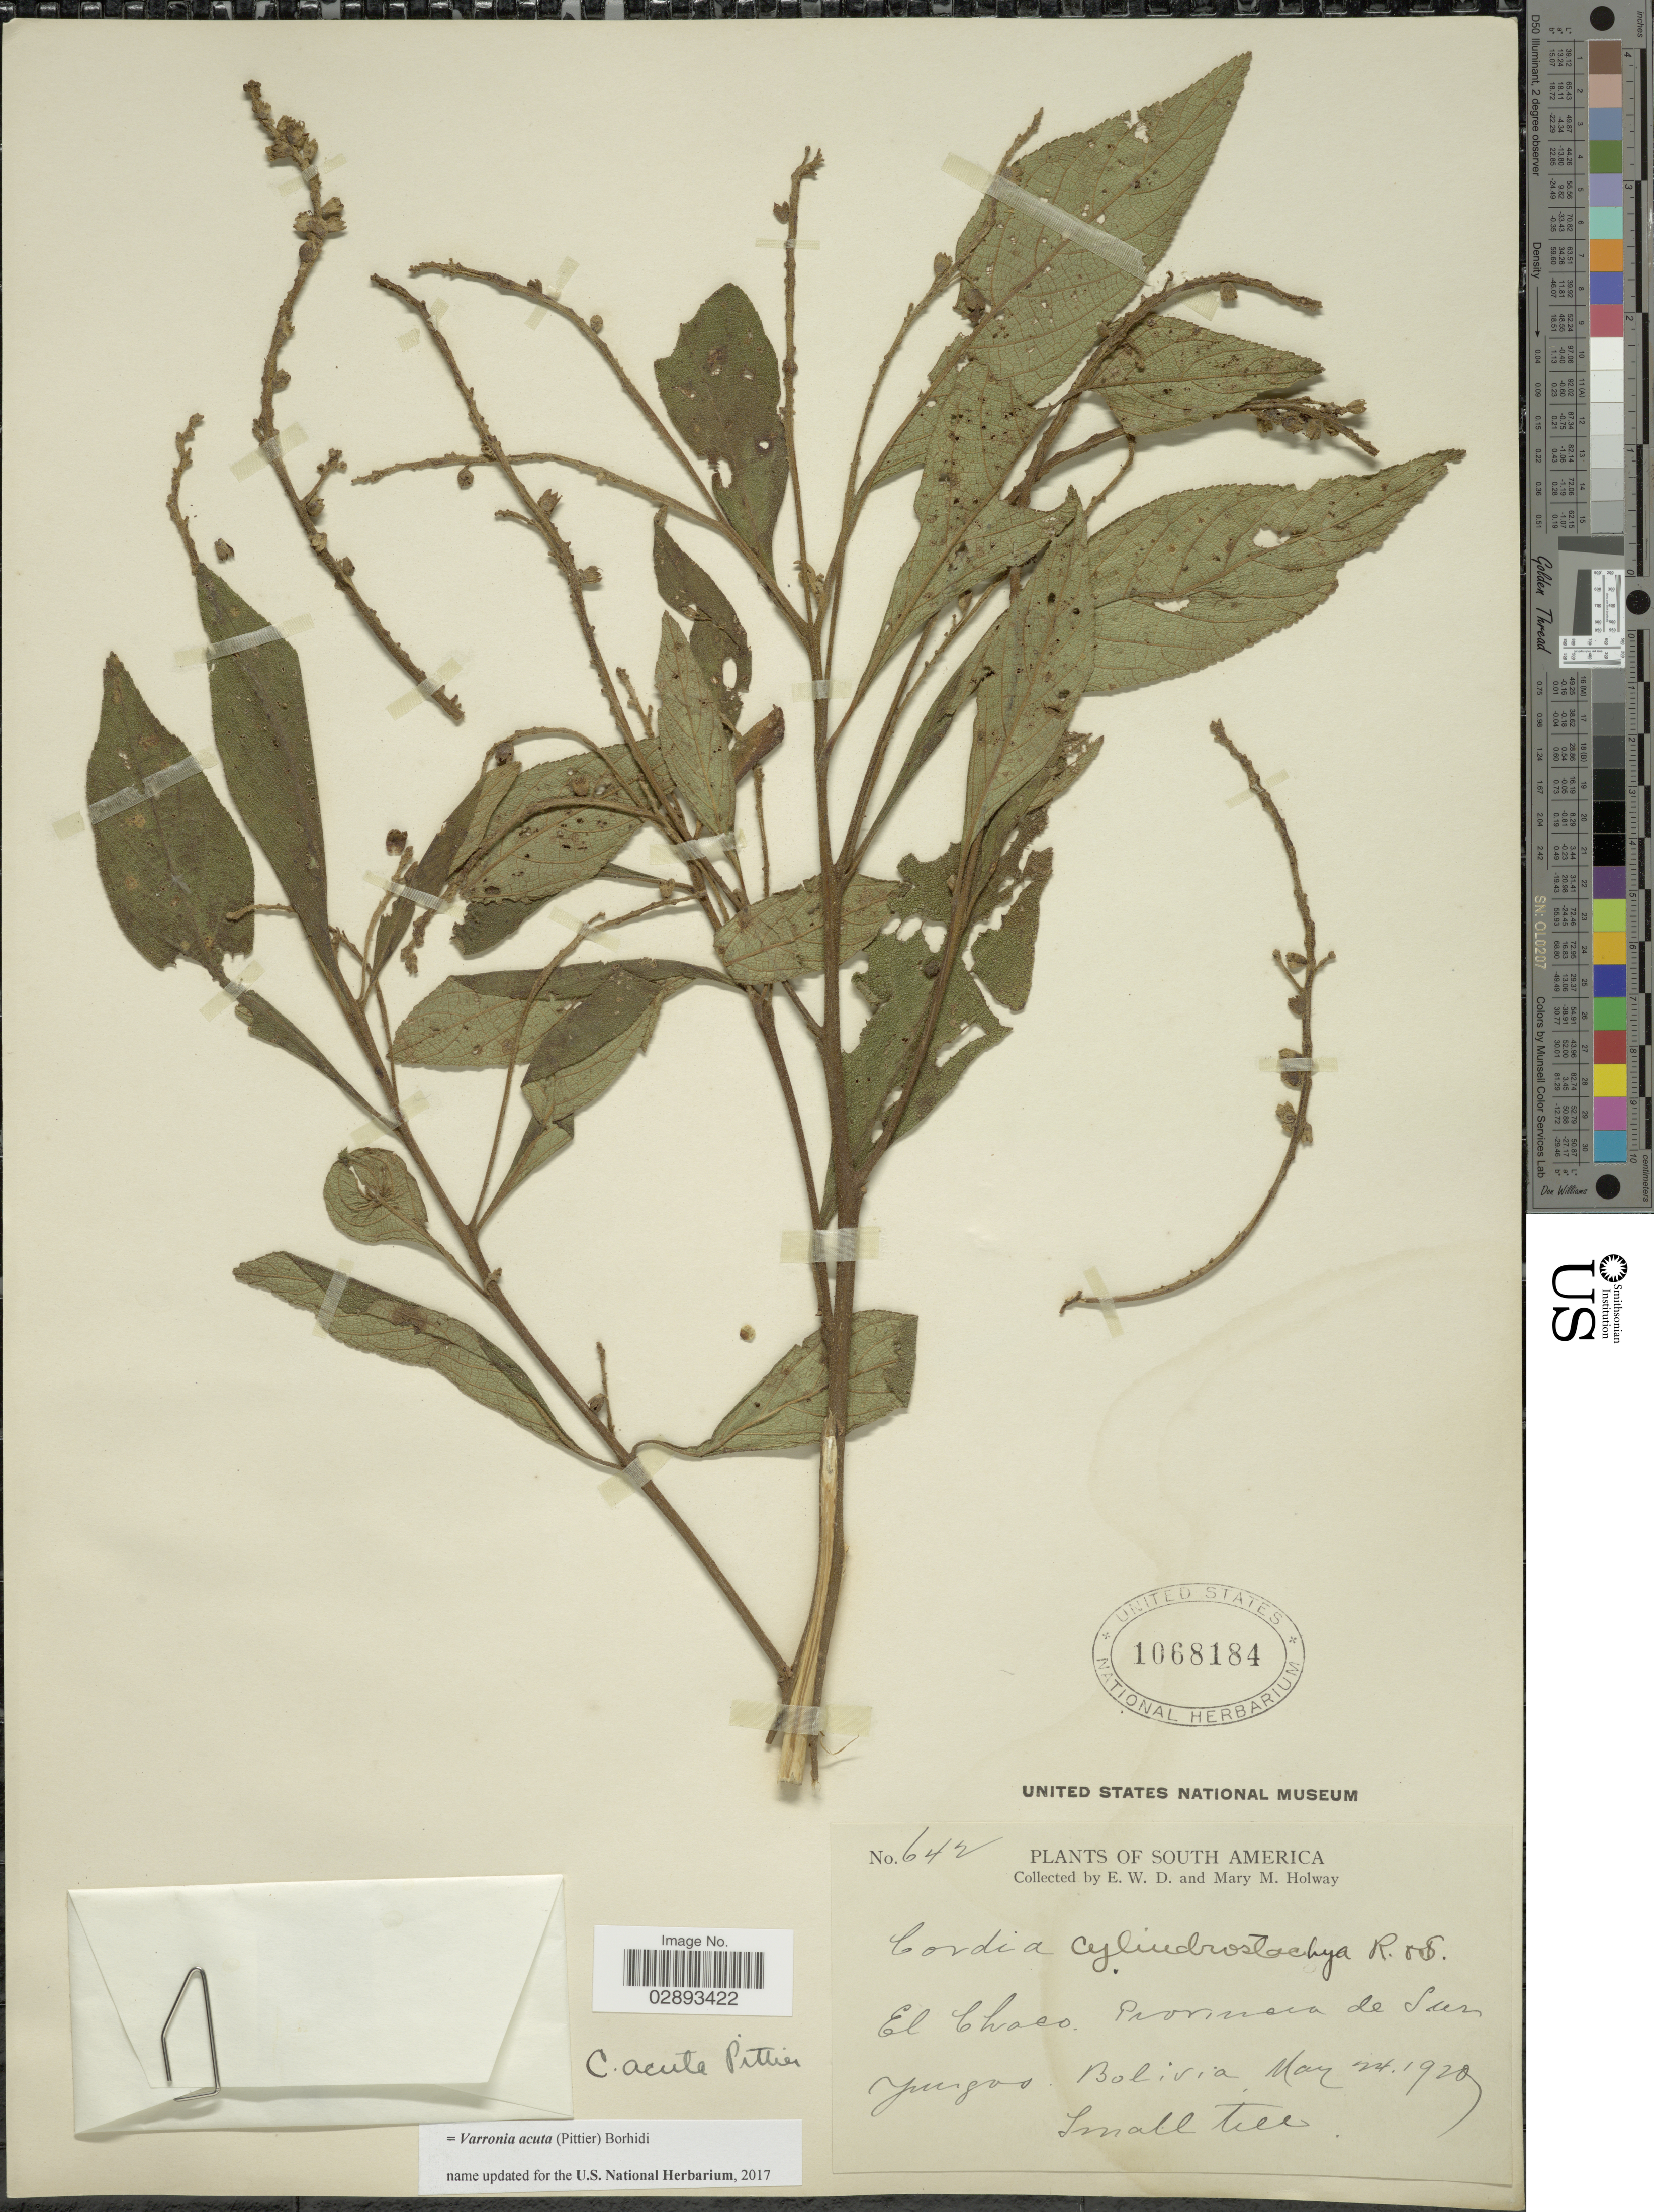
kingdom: Plantae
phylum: Tracheophyta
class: Magnoliopsida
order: Boraginales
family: Cordiaceae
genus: Varronia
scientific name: Varronia acuta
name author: (Pittier) Borhidi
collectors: E. W. D. Holway & M. M. Holway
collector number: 642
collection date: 1929-03-24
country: Bolivia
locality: El Chaco, Provincia de San Yungas, Bolivia.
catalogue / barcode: US 1068184